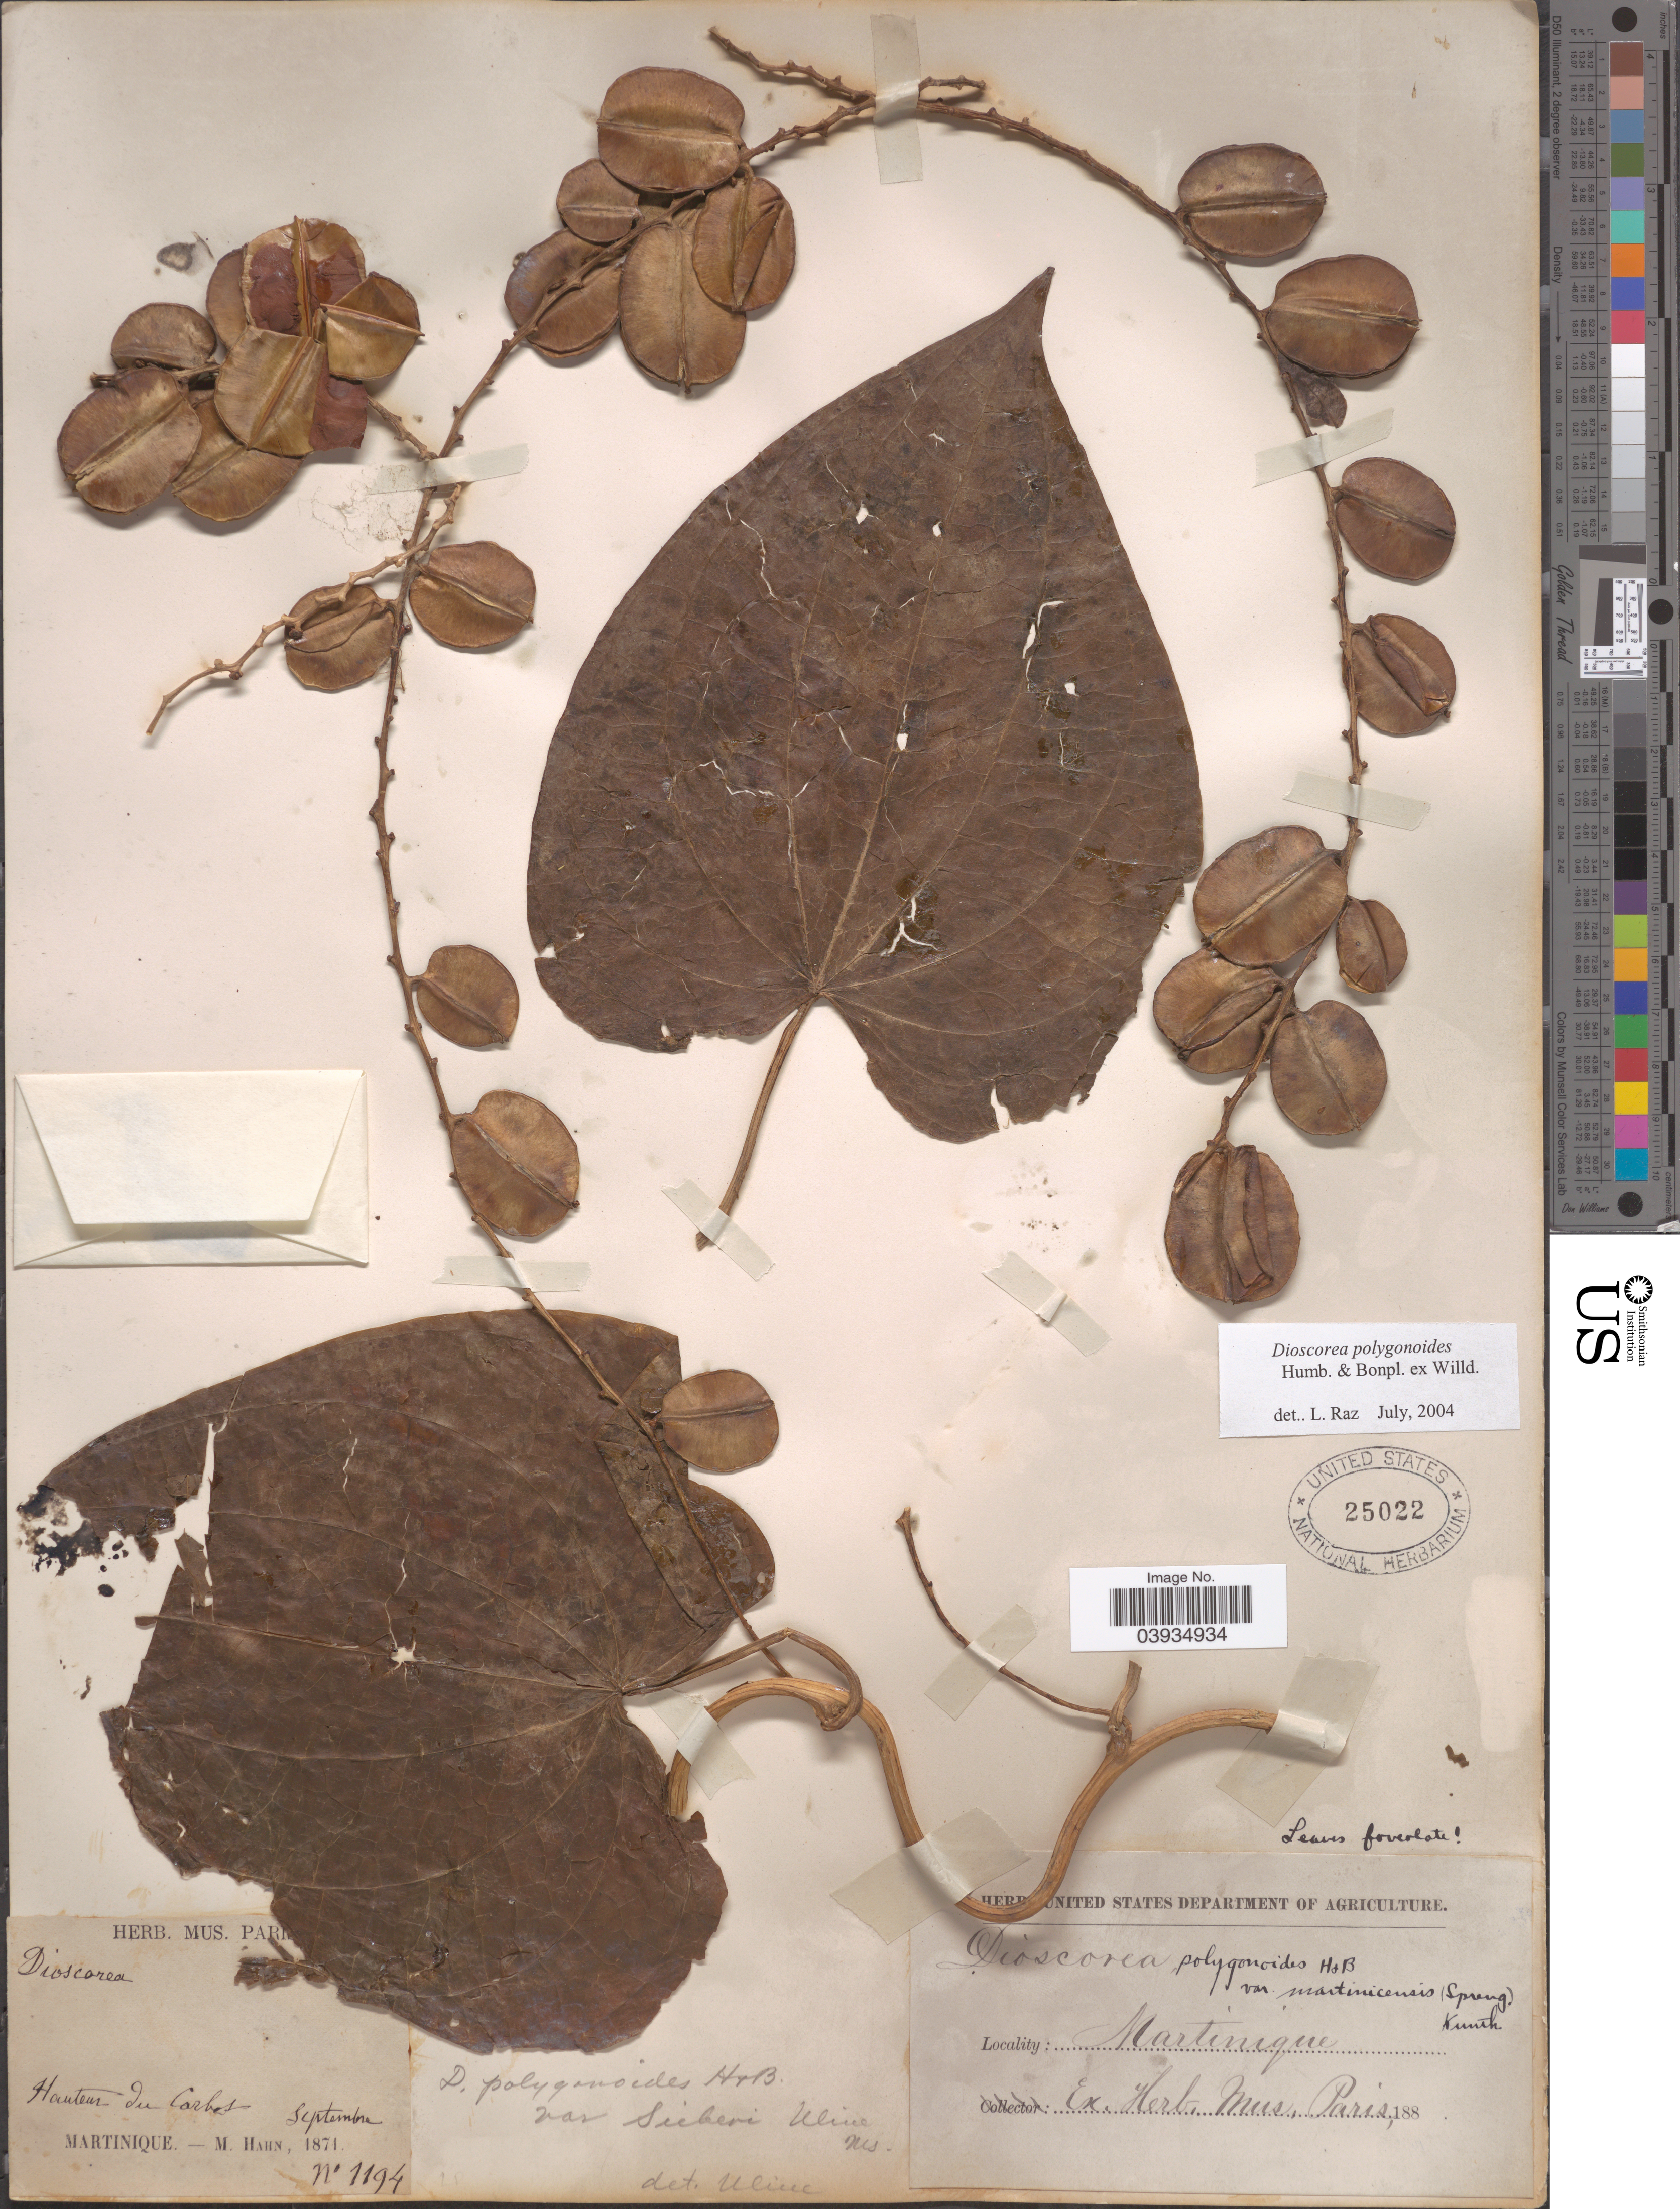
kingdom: Plantae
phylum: Tracheophyta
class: Liliopsida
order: Dioscoreales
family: Dioscoreaceae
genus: Dioscorea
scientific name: Dioscorea polygonoides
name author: Humb. & Bonpl. ex Willd.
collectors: M. Hahn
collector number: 1194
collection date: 1871-09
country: Martinique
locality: Hauteur du Carbet.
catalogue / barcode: US 25022